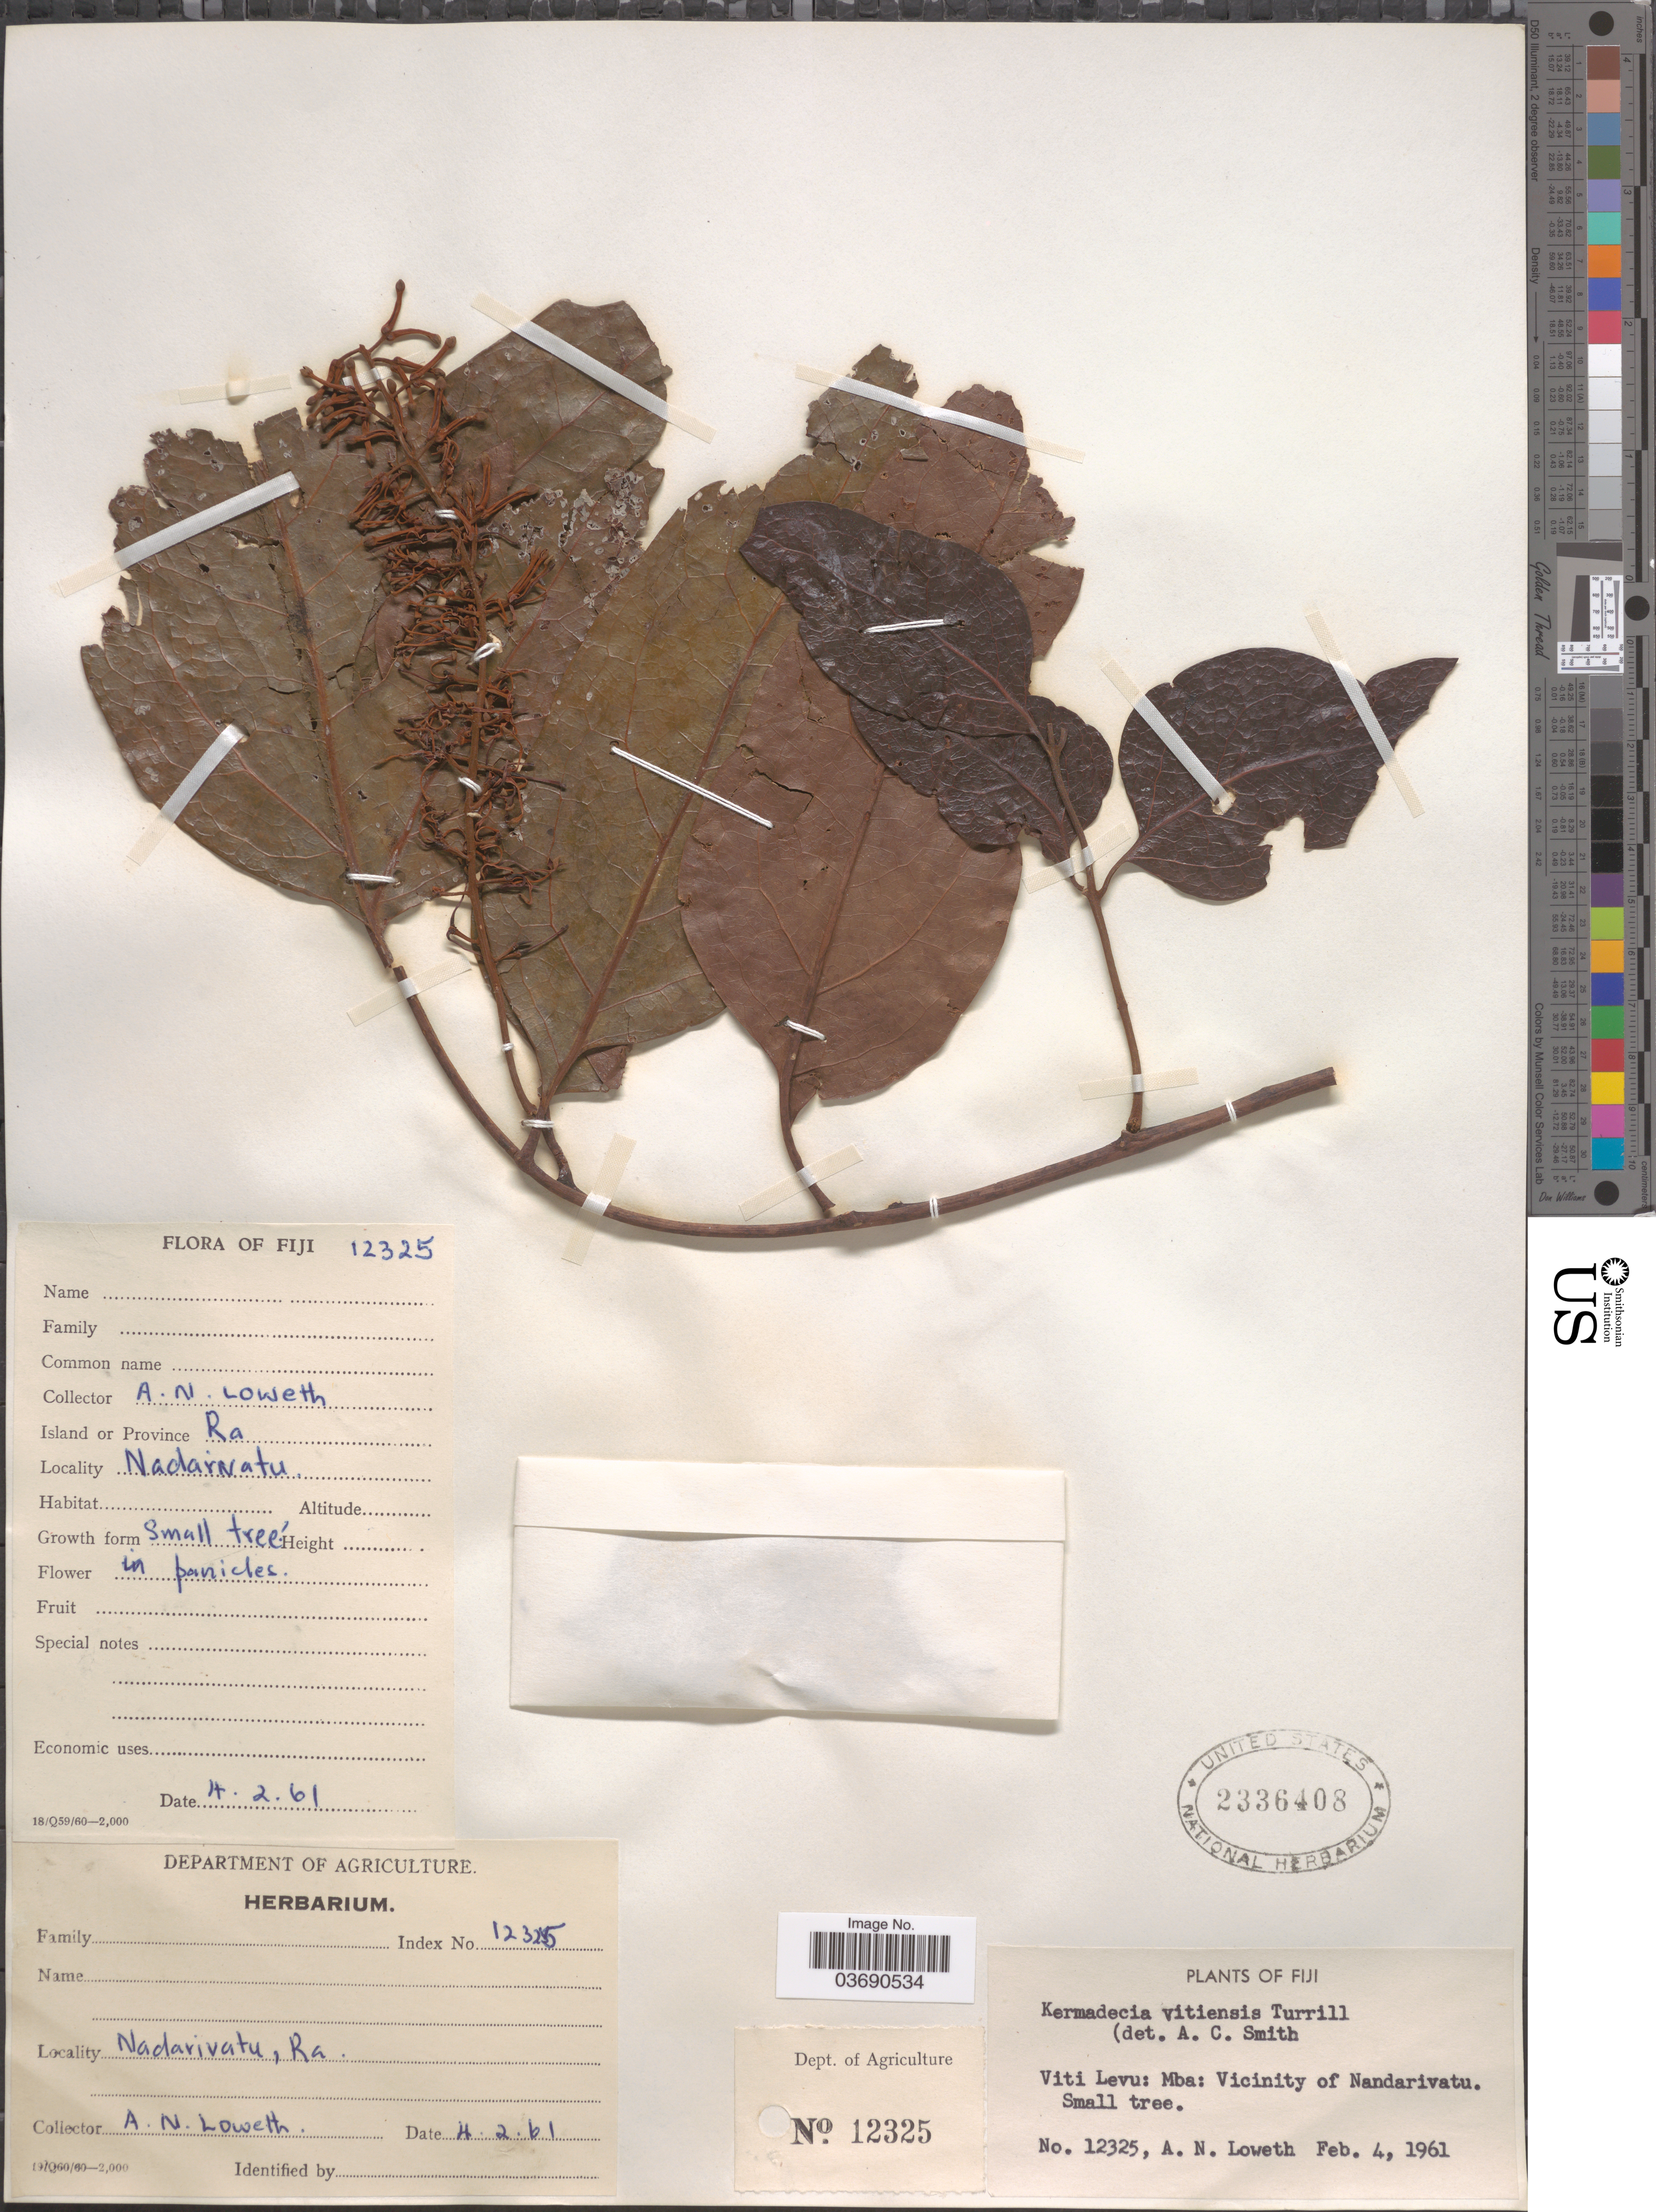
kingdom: Plantae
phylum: Tracheophyta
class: Magnoliopsida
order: Proteales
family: Proteaceae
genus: Turrillia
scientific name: Turrillia vitiensis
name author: (Turill) A.C. Sm.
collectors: A. Loweth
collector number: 12325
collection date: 1961-02-04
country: Fiji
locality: Isalnd or Province Ra. Viti Levu: Mba: Vicinity of Nandarivatu.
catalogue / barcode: US 2336408